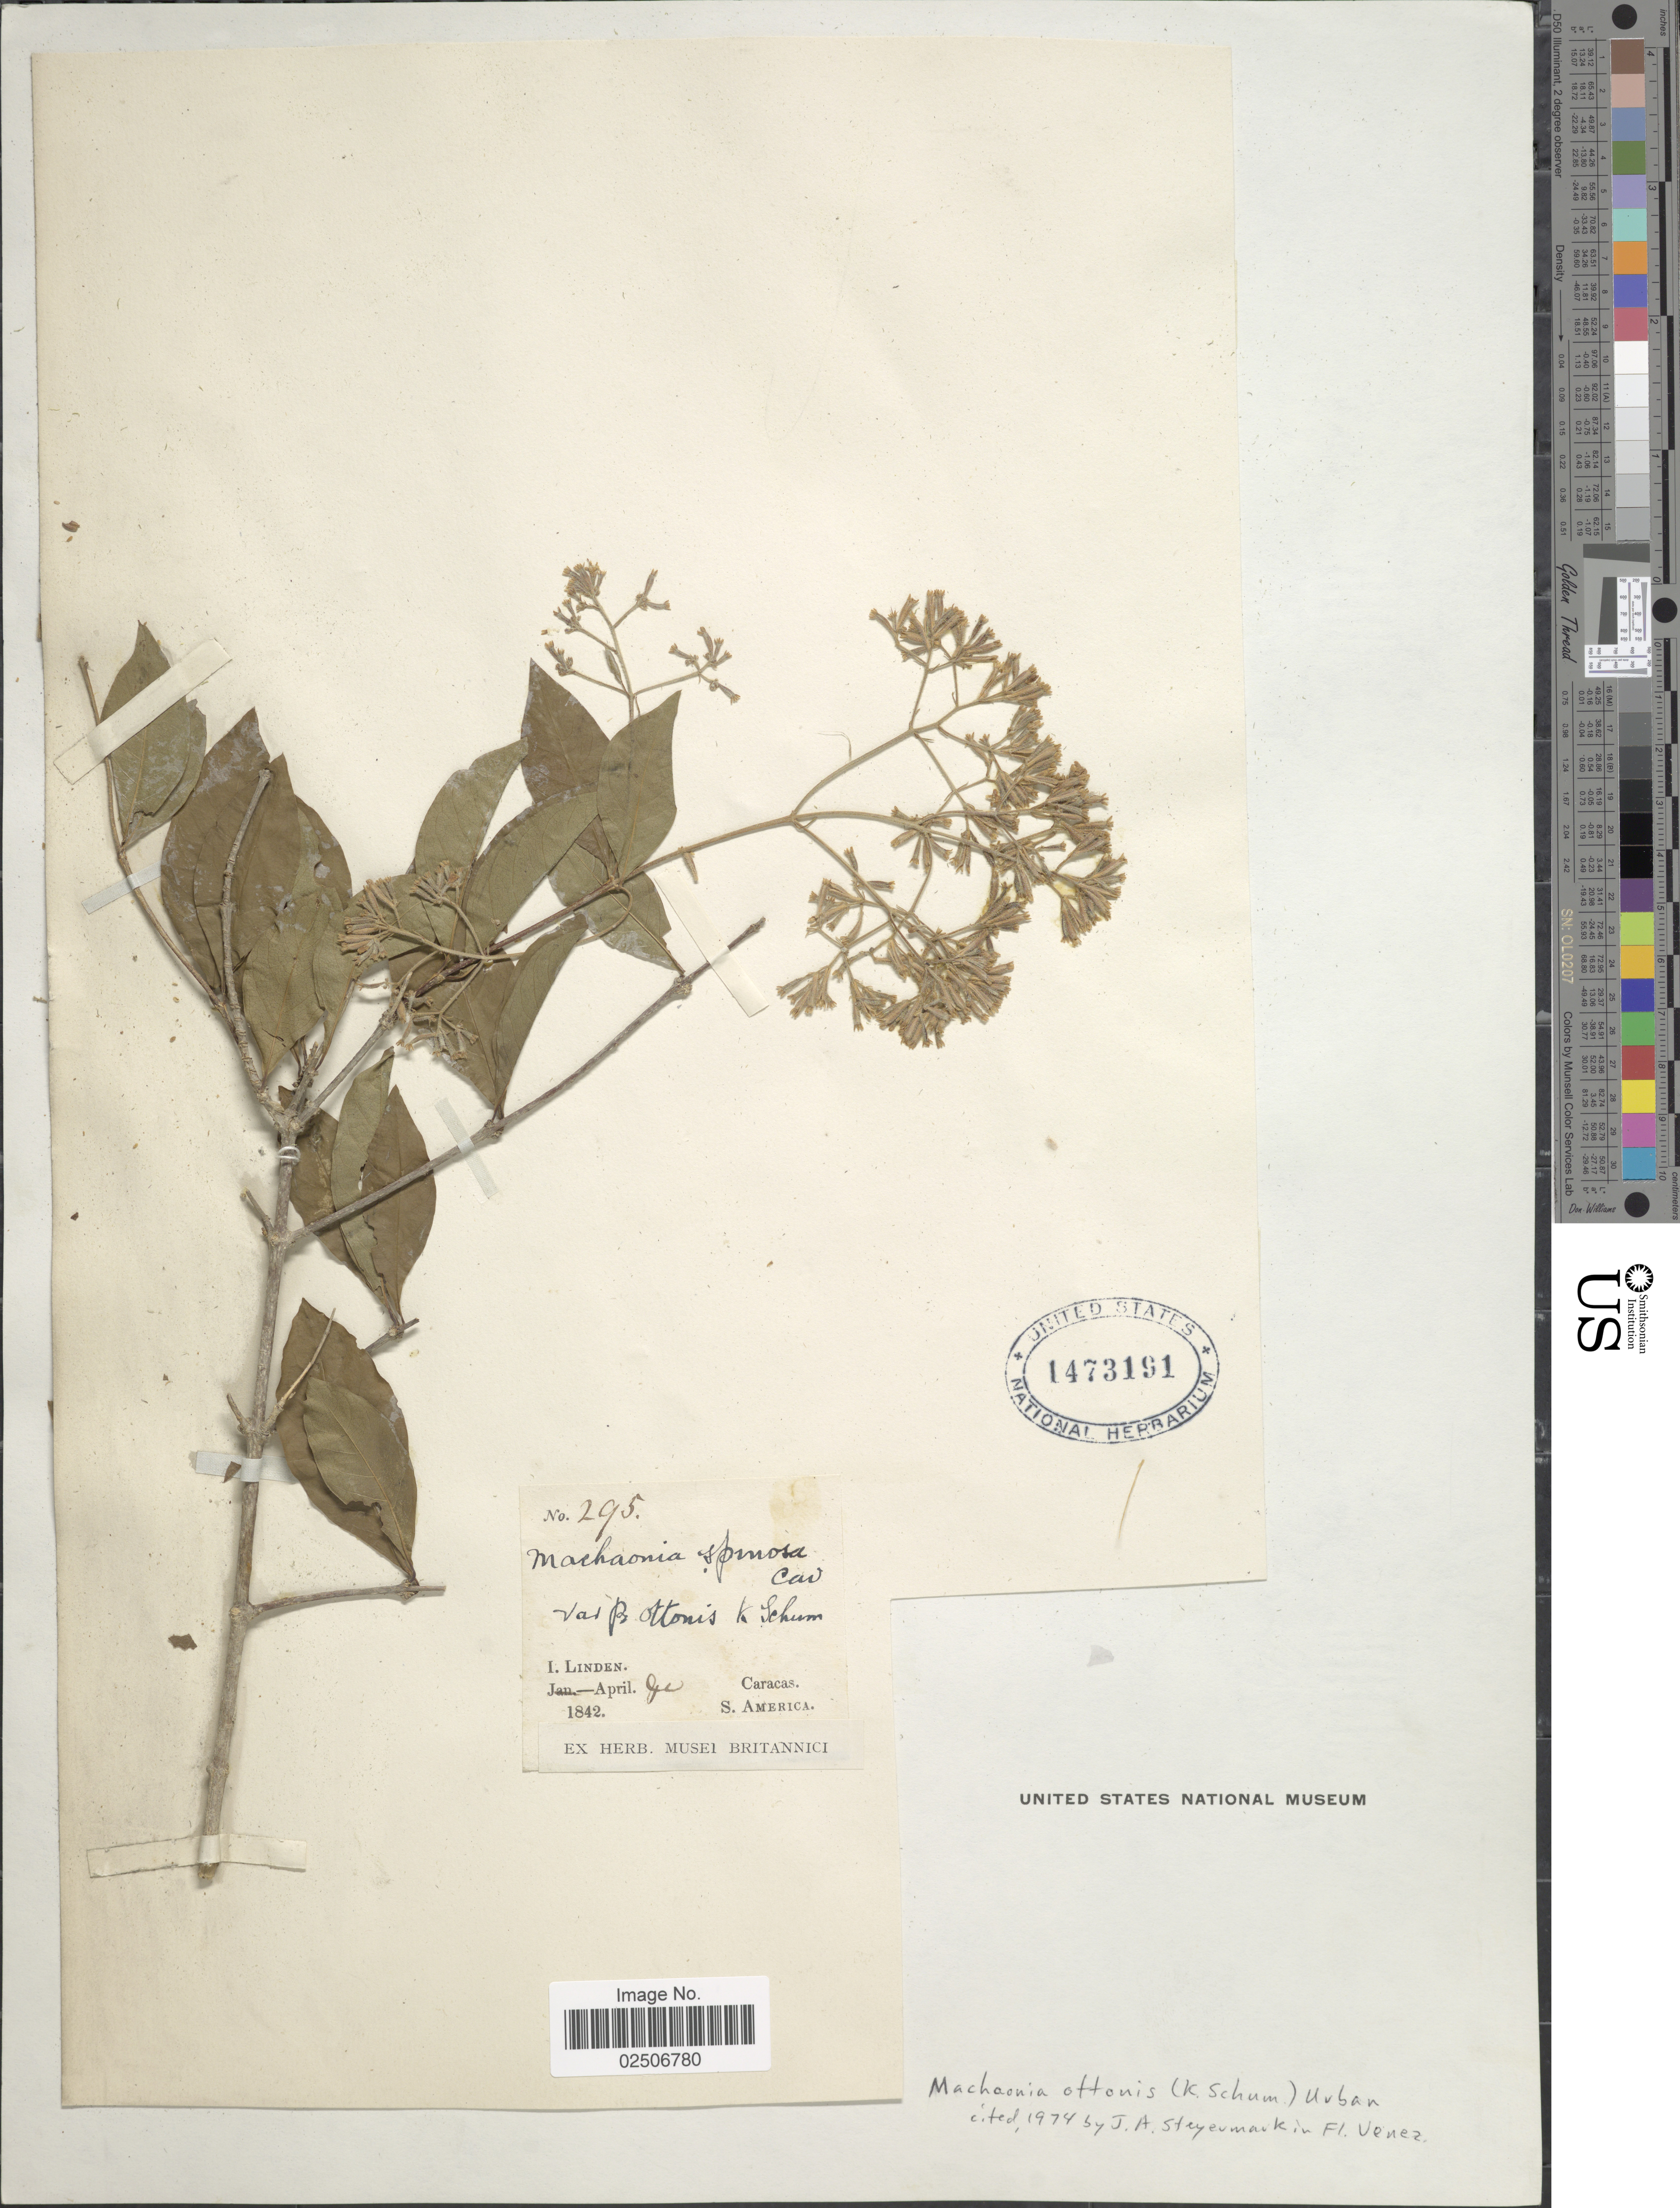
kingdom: Plantae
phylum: Tracheophyta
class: Magnoliopsida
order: Gentianales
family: Rubiaceae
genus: Machaonia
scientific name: Machaonia ottonis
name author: (K. Schum.) Urb.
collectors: I. Linden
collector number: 295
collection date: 1842-04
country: Venezuela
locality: Caracas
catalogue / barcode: US 1473191